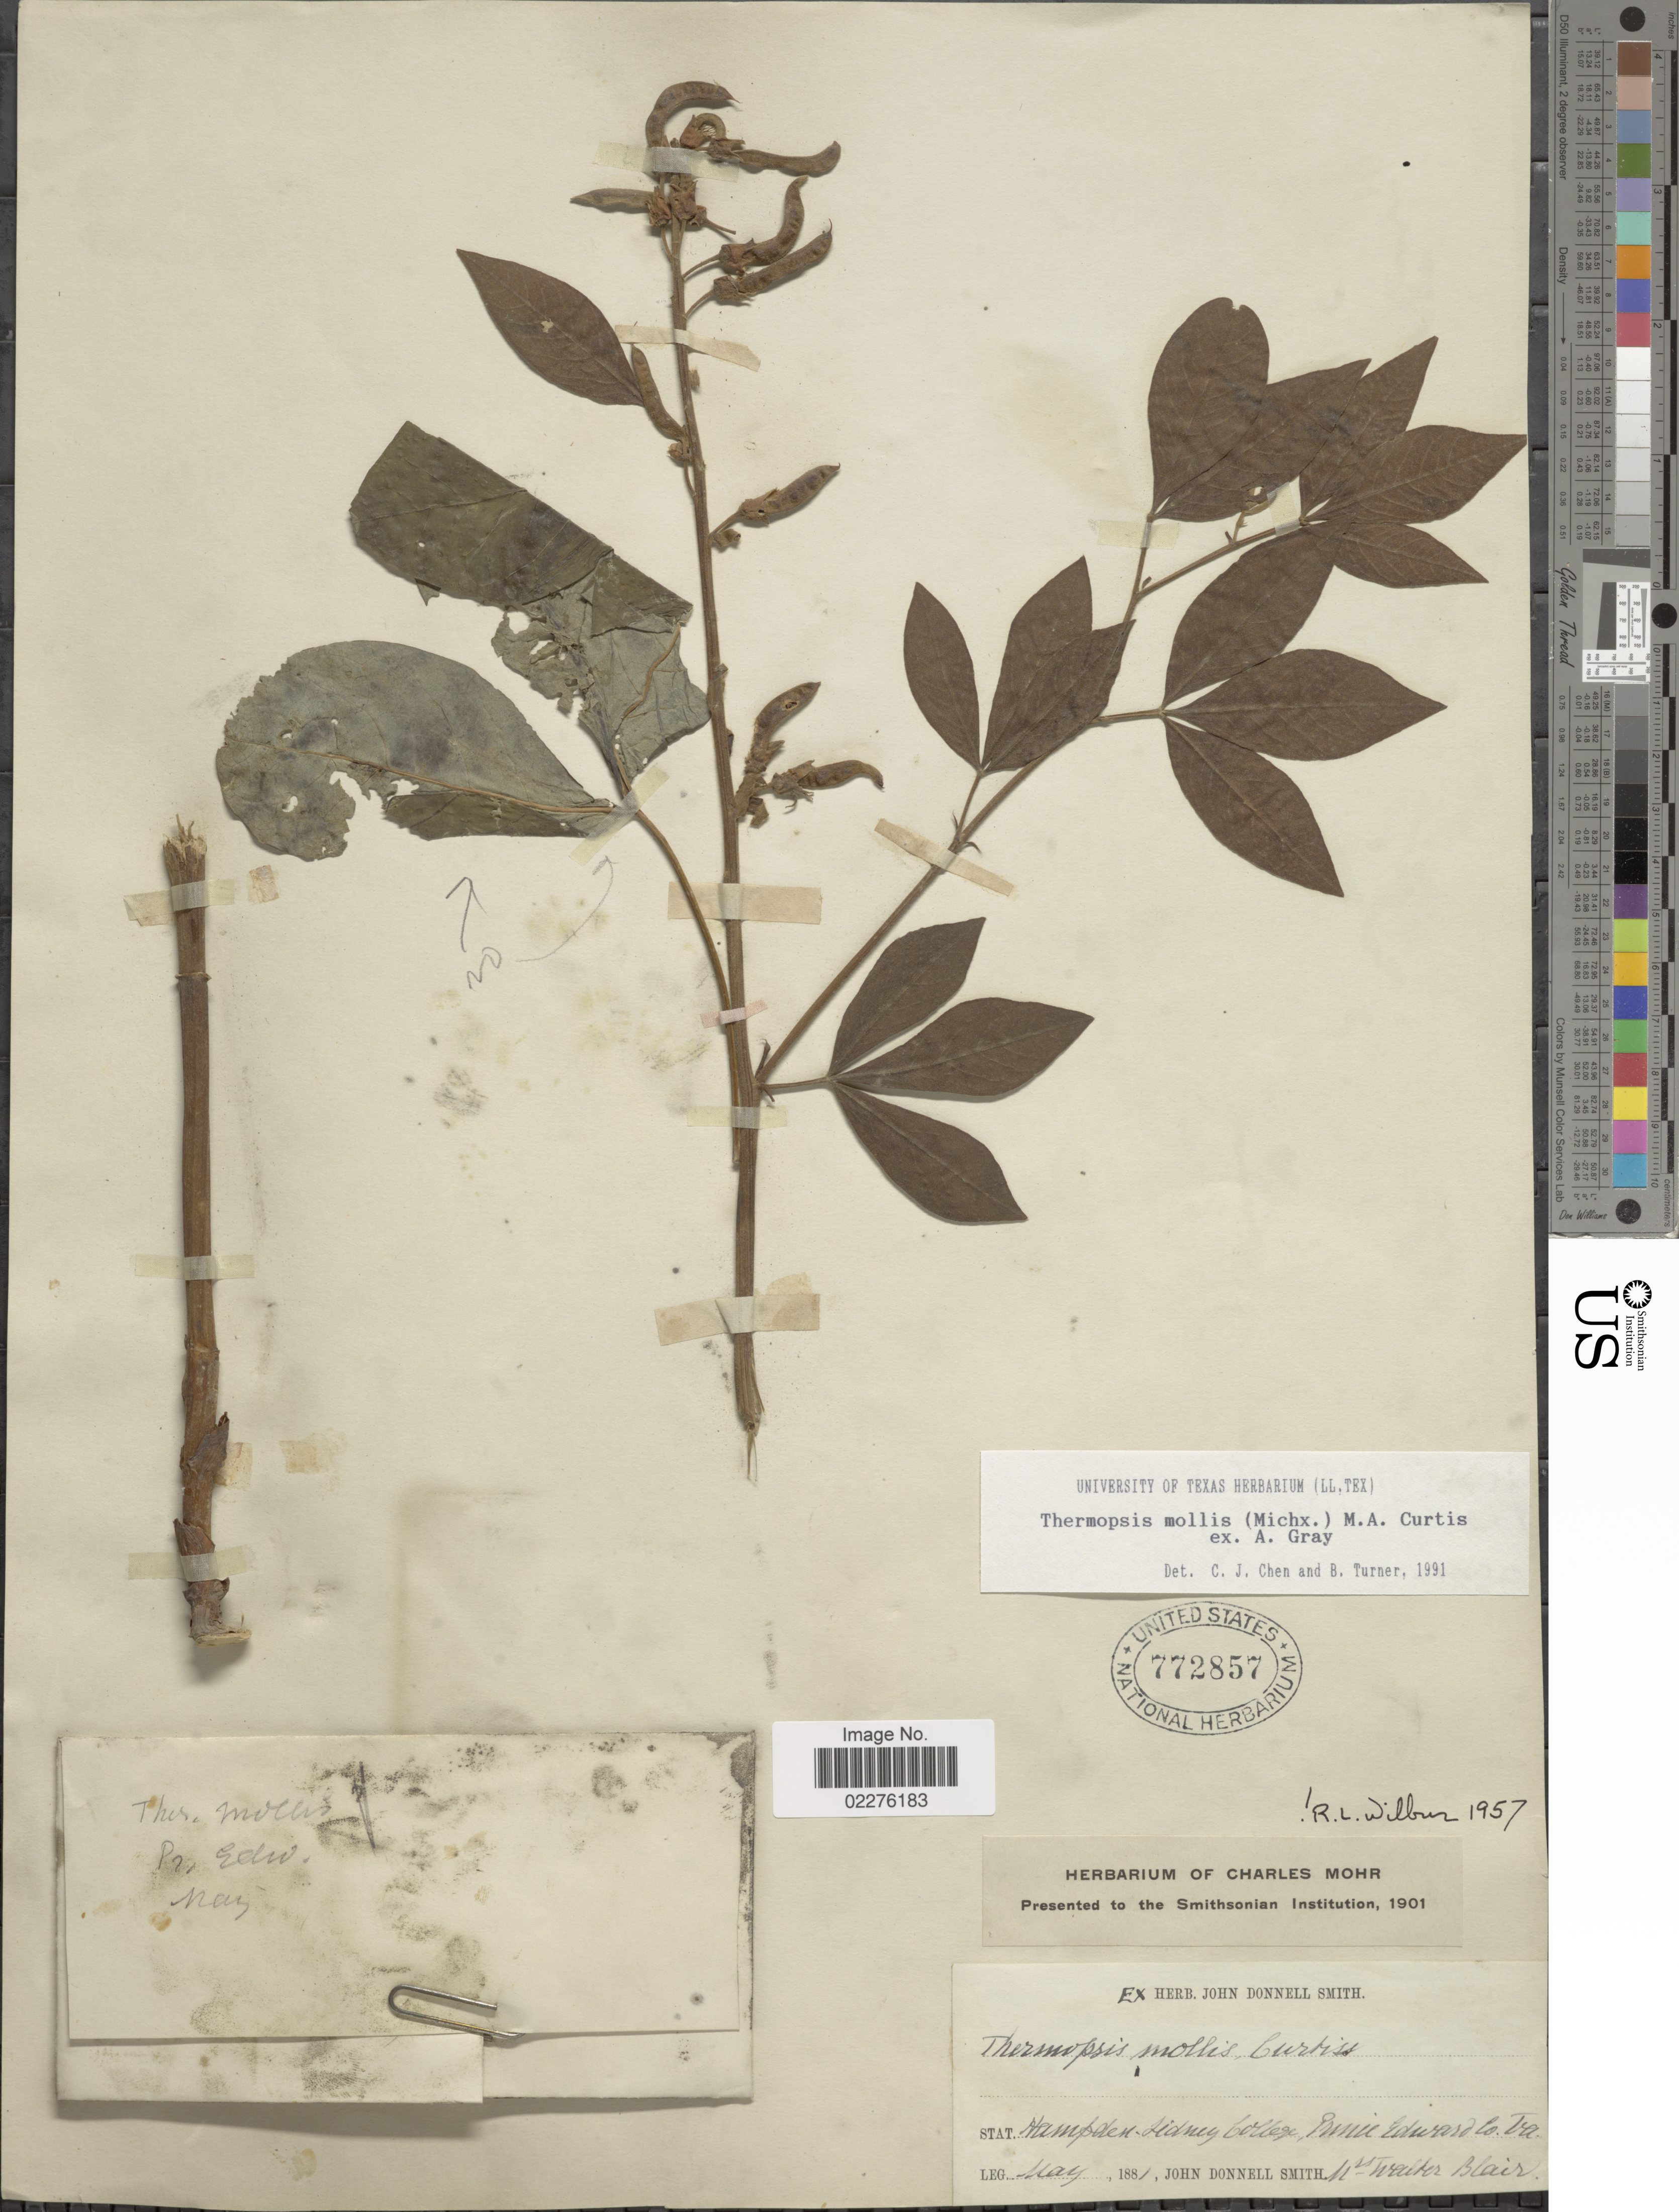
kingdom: Plantae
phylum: Tracheophyta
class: Magnoliopsida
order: Fabales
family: Fabaceae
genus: Thermopsis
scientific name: Thermopsis mollis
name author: (Michx.) M.A. Curtis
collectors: J. Donnell Smith & W. Blair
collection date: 1881-05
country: United States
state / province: Virginia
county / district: Prince Edward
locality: Hampden Sidney College.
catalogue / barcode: US 772857